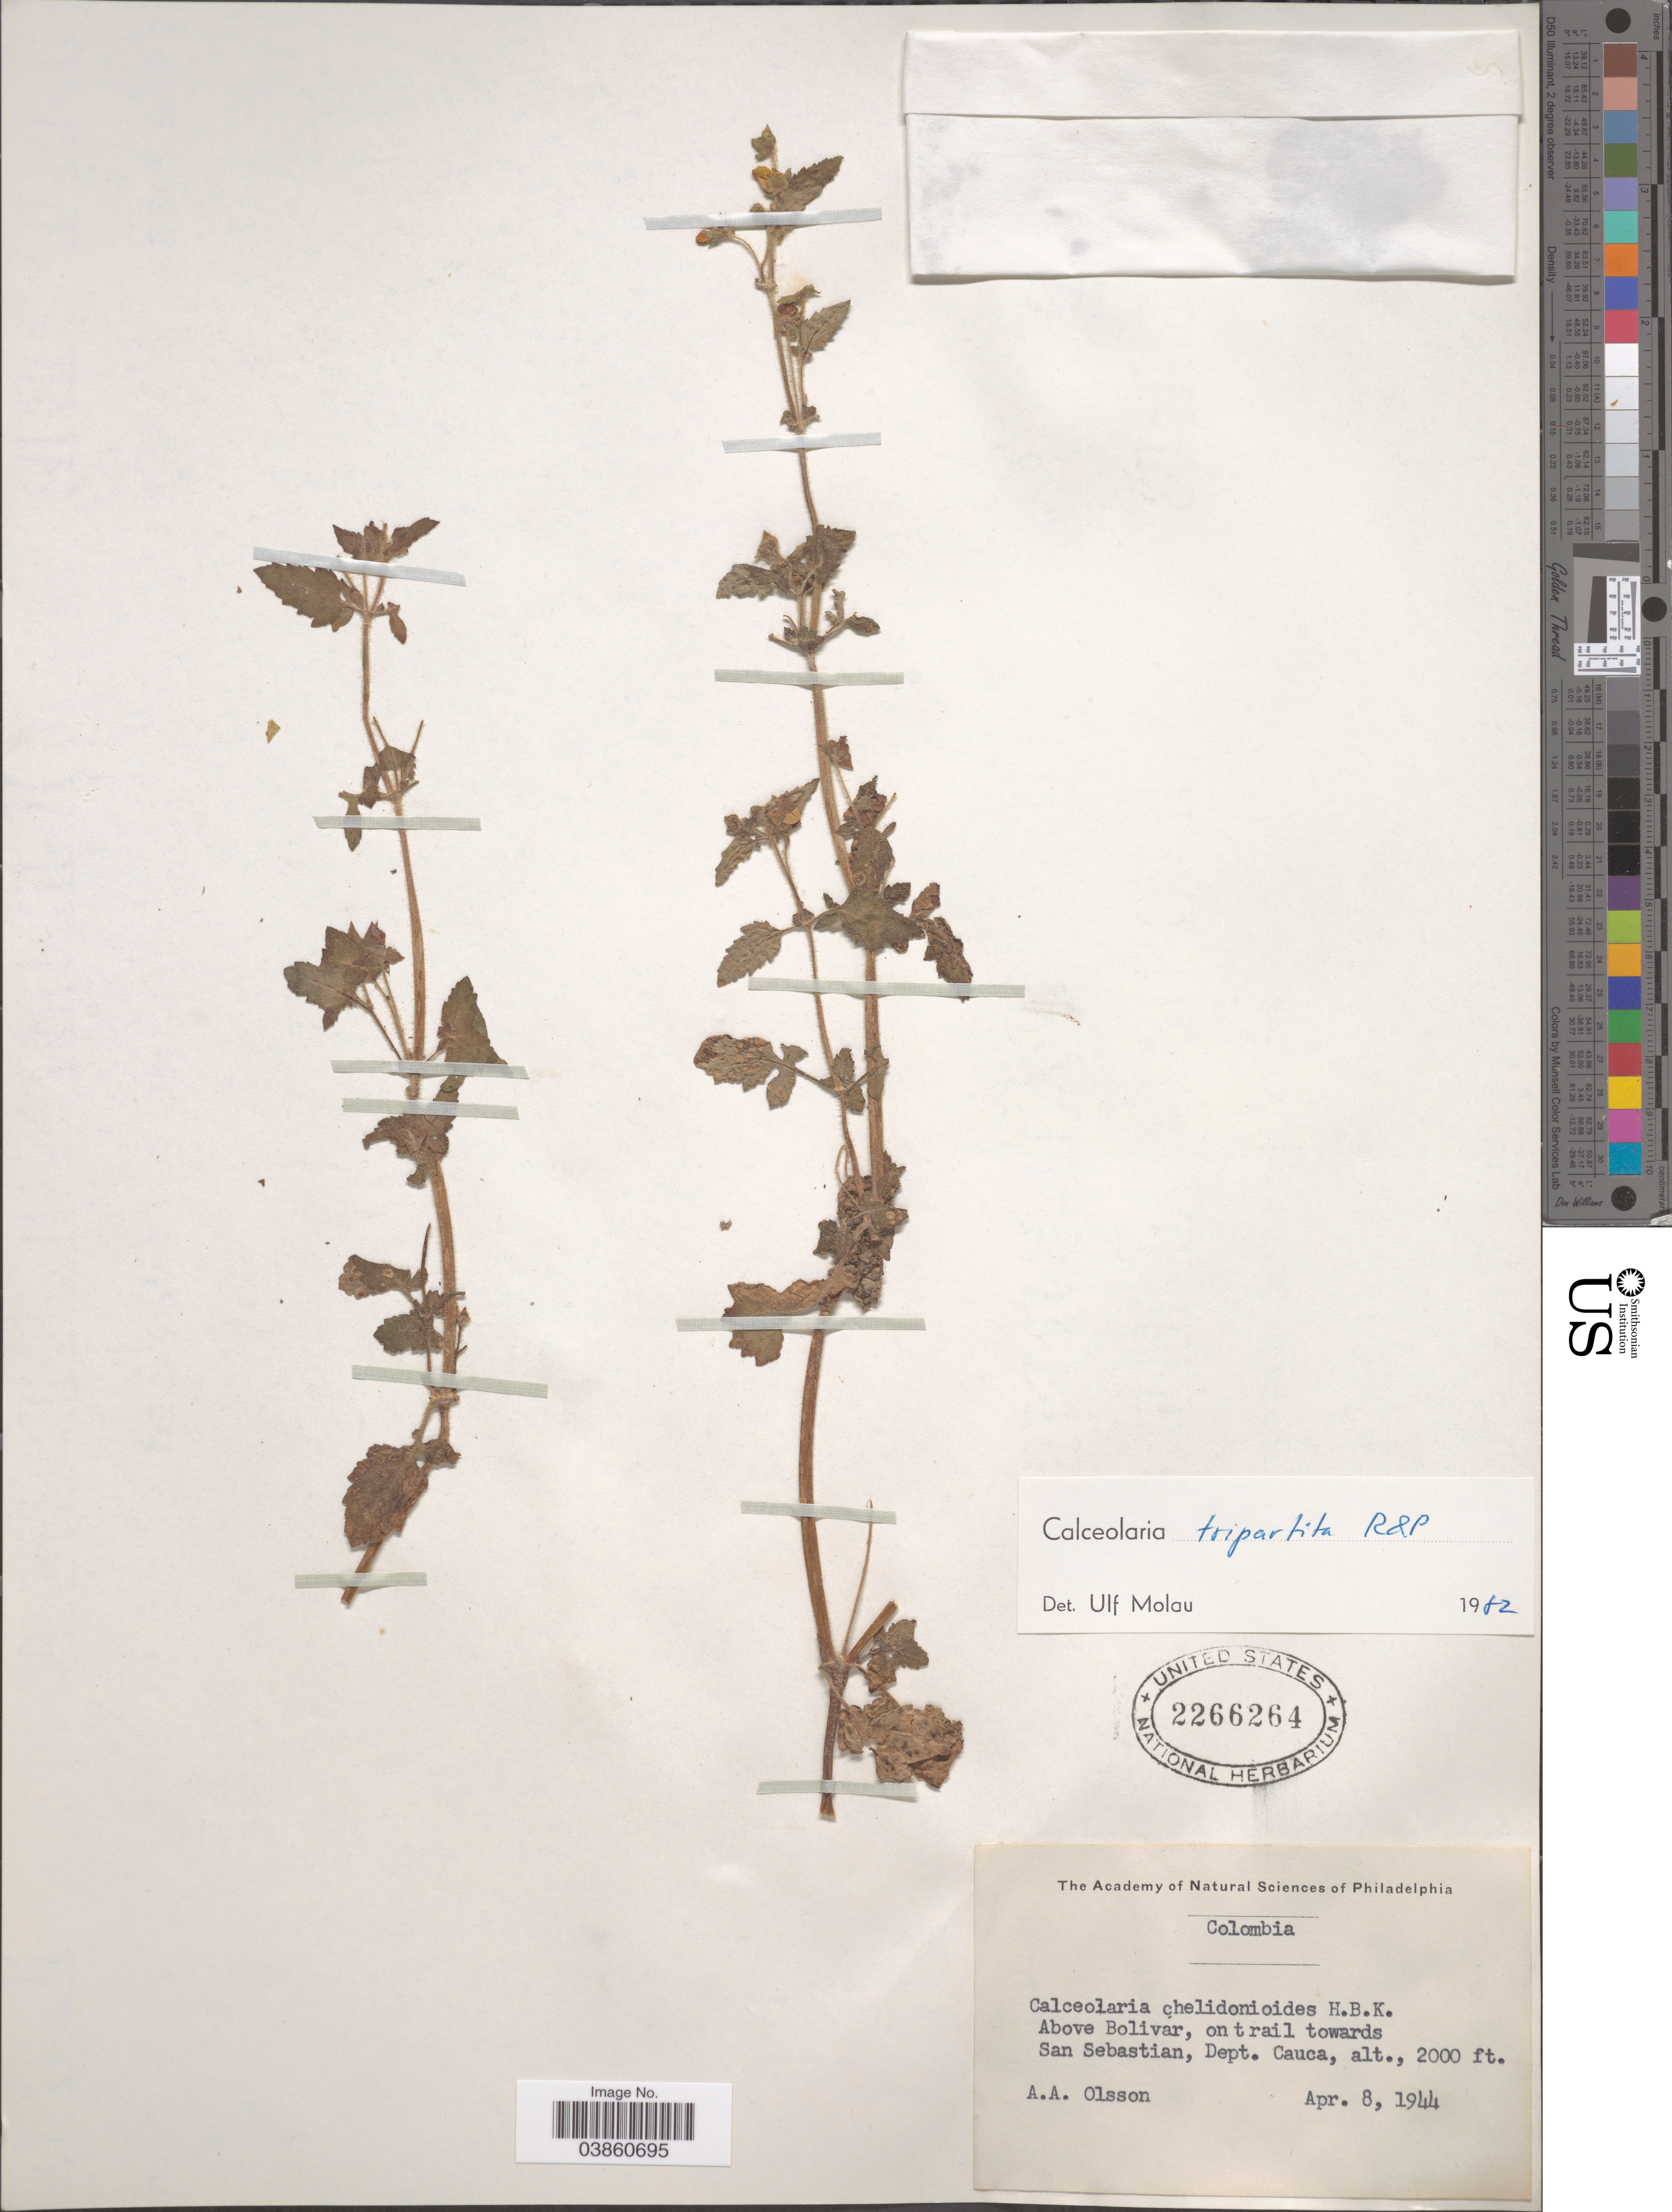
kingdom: Plantae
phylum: Tracheophyta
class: Magnoliopsida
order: Lamiales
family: Calceolariaceae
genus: Calceolaria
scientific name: Calceolaria tripartita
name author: Ruiz & Pav.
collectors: A. Olsson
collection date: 1944-04-08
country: Colombia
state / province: Cauca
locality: Above Bolivar, on trail towards San Sebastian, Dept. Cauca.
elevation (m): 610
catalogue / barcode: US 2266264